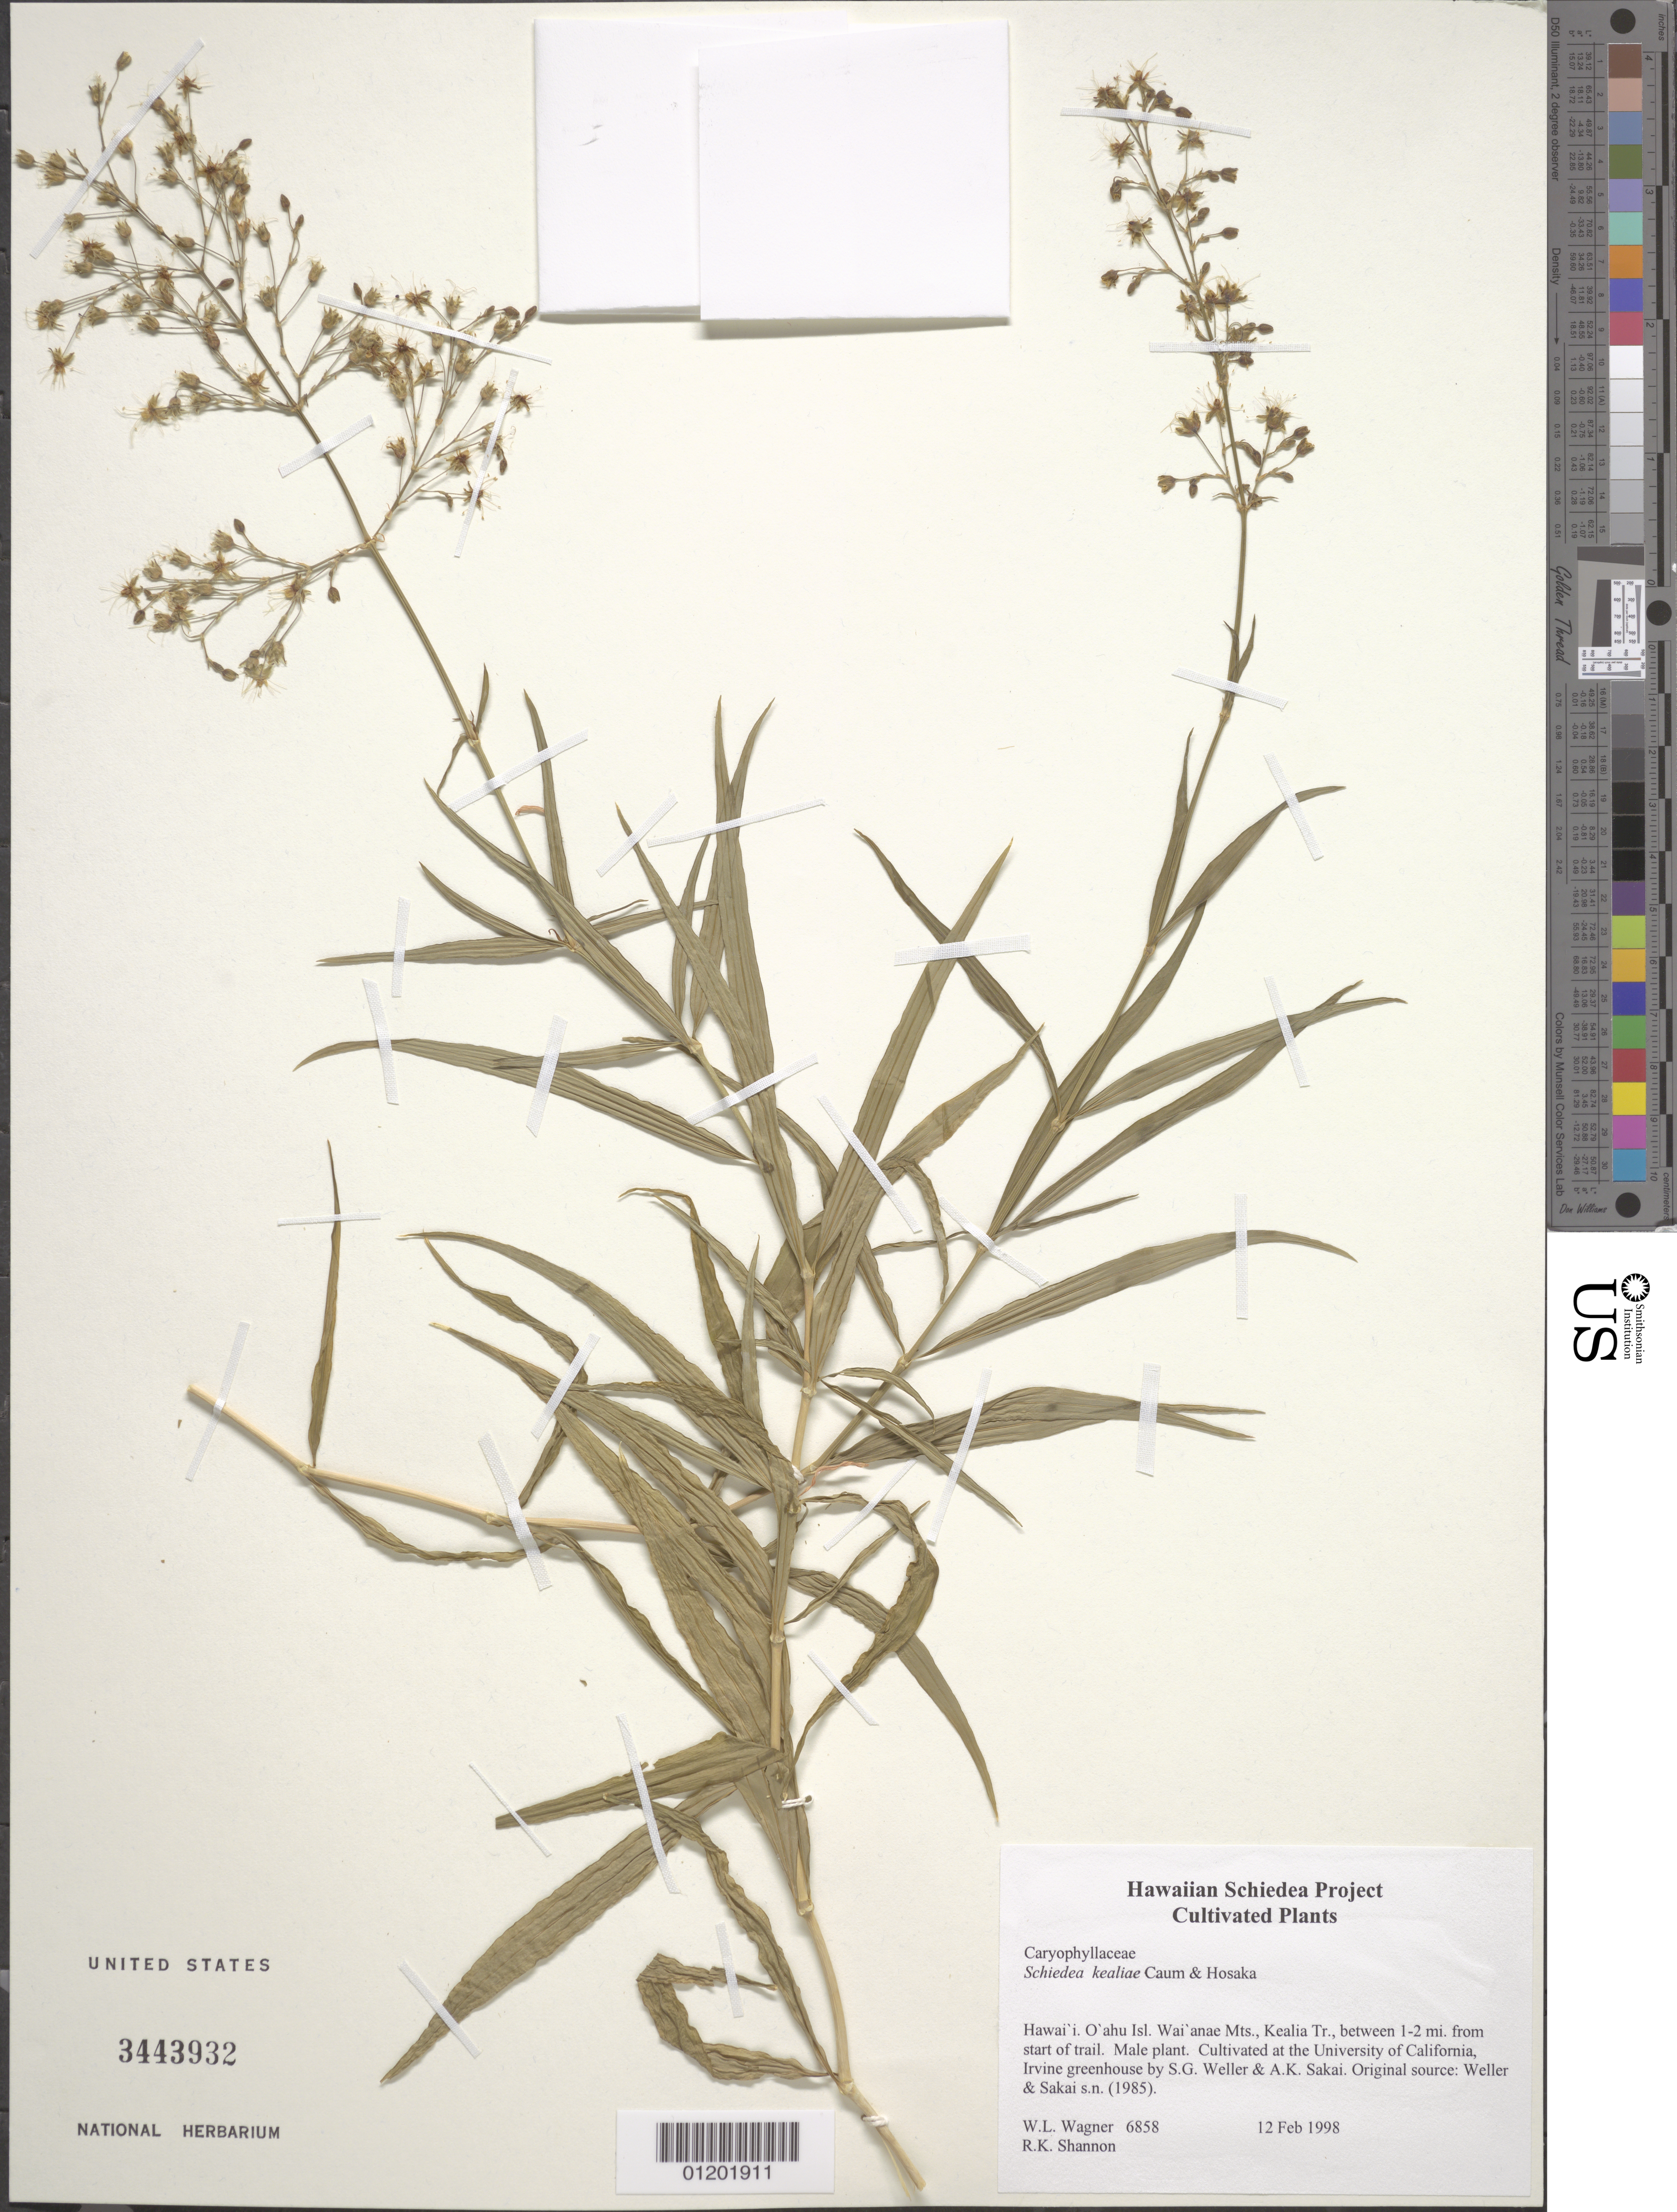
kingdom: Plantae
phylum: Tracheophyta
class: Magnoliopsida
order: Caryophyllales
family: Caryophyllaceae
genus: Schiedea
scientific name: Schiedea kealiae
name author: Caum & Hosaka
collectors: W. L. Wagner & R. Shannon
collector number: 6858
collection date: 1998-02-12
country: United States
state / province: California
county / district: Orange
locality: University of California, Irvine greenhouse.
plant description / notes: Cultivated at the University of California, Irvine greenhouse by S.G. Weller & A.K. Sakai. Original source: Weller & Sakai s.n., 1985 (cult. from Weller & Sakai 791), O'ahu, Wai'anae Mts., Kealia Tr., between 1-2 mi. from start of trail.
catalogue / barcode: US 3443932